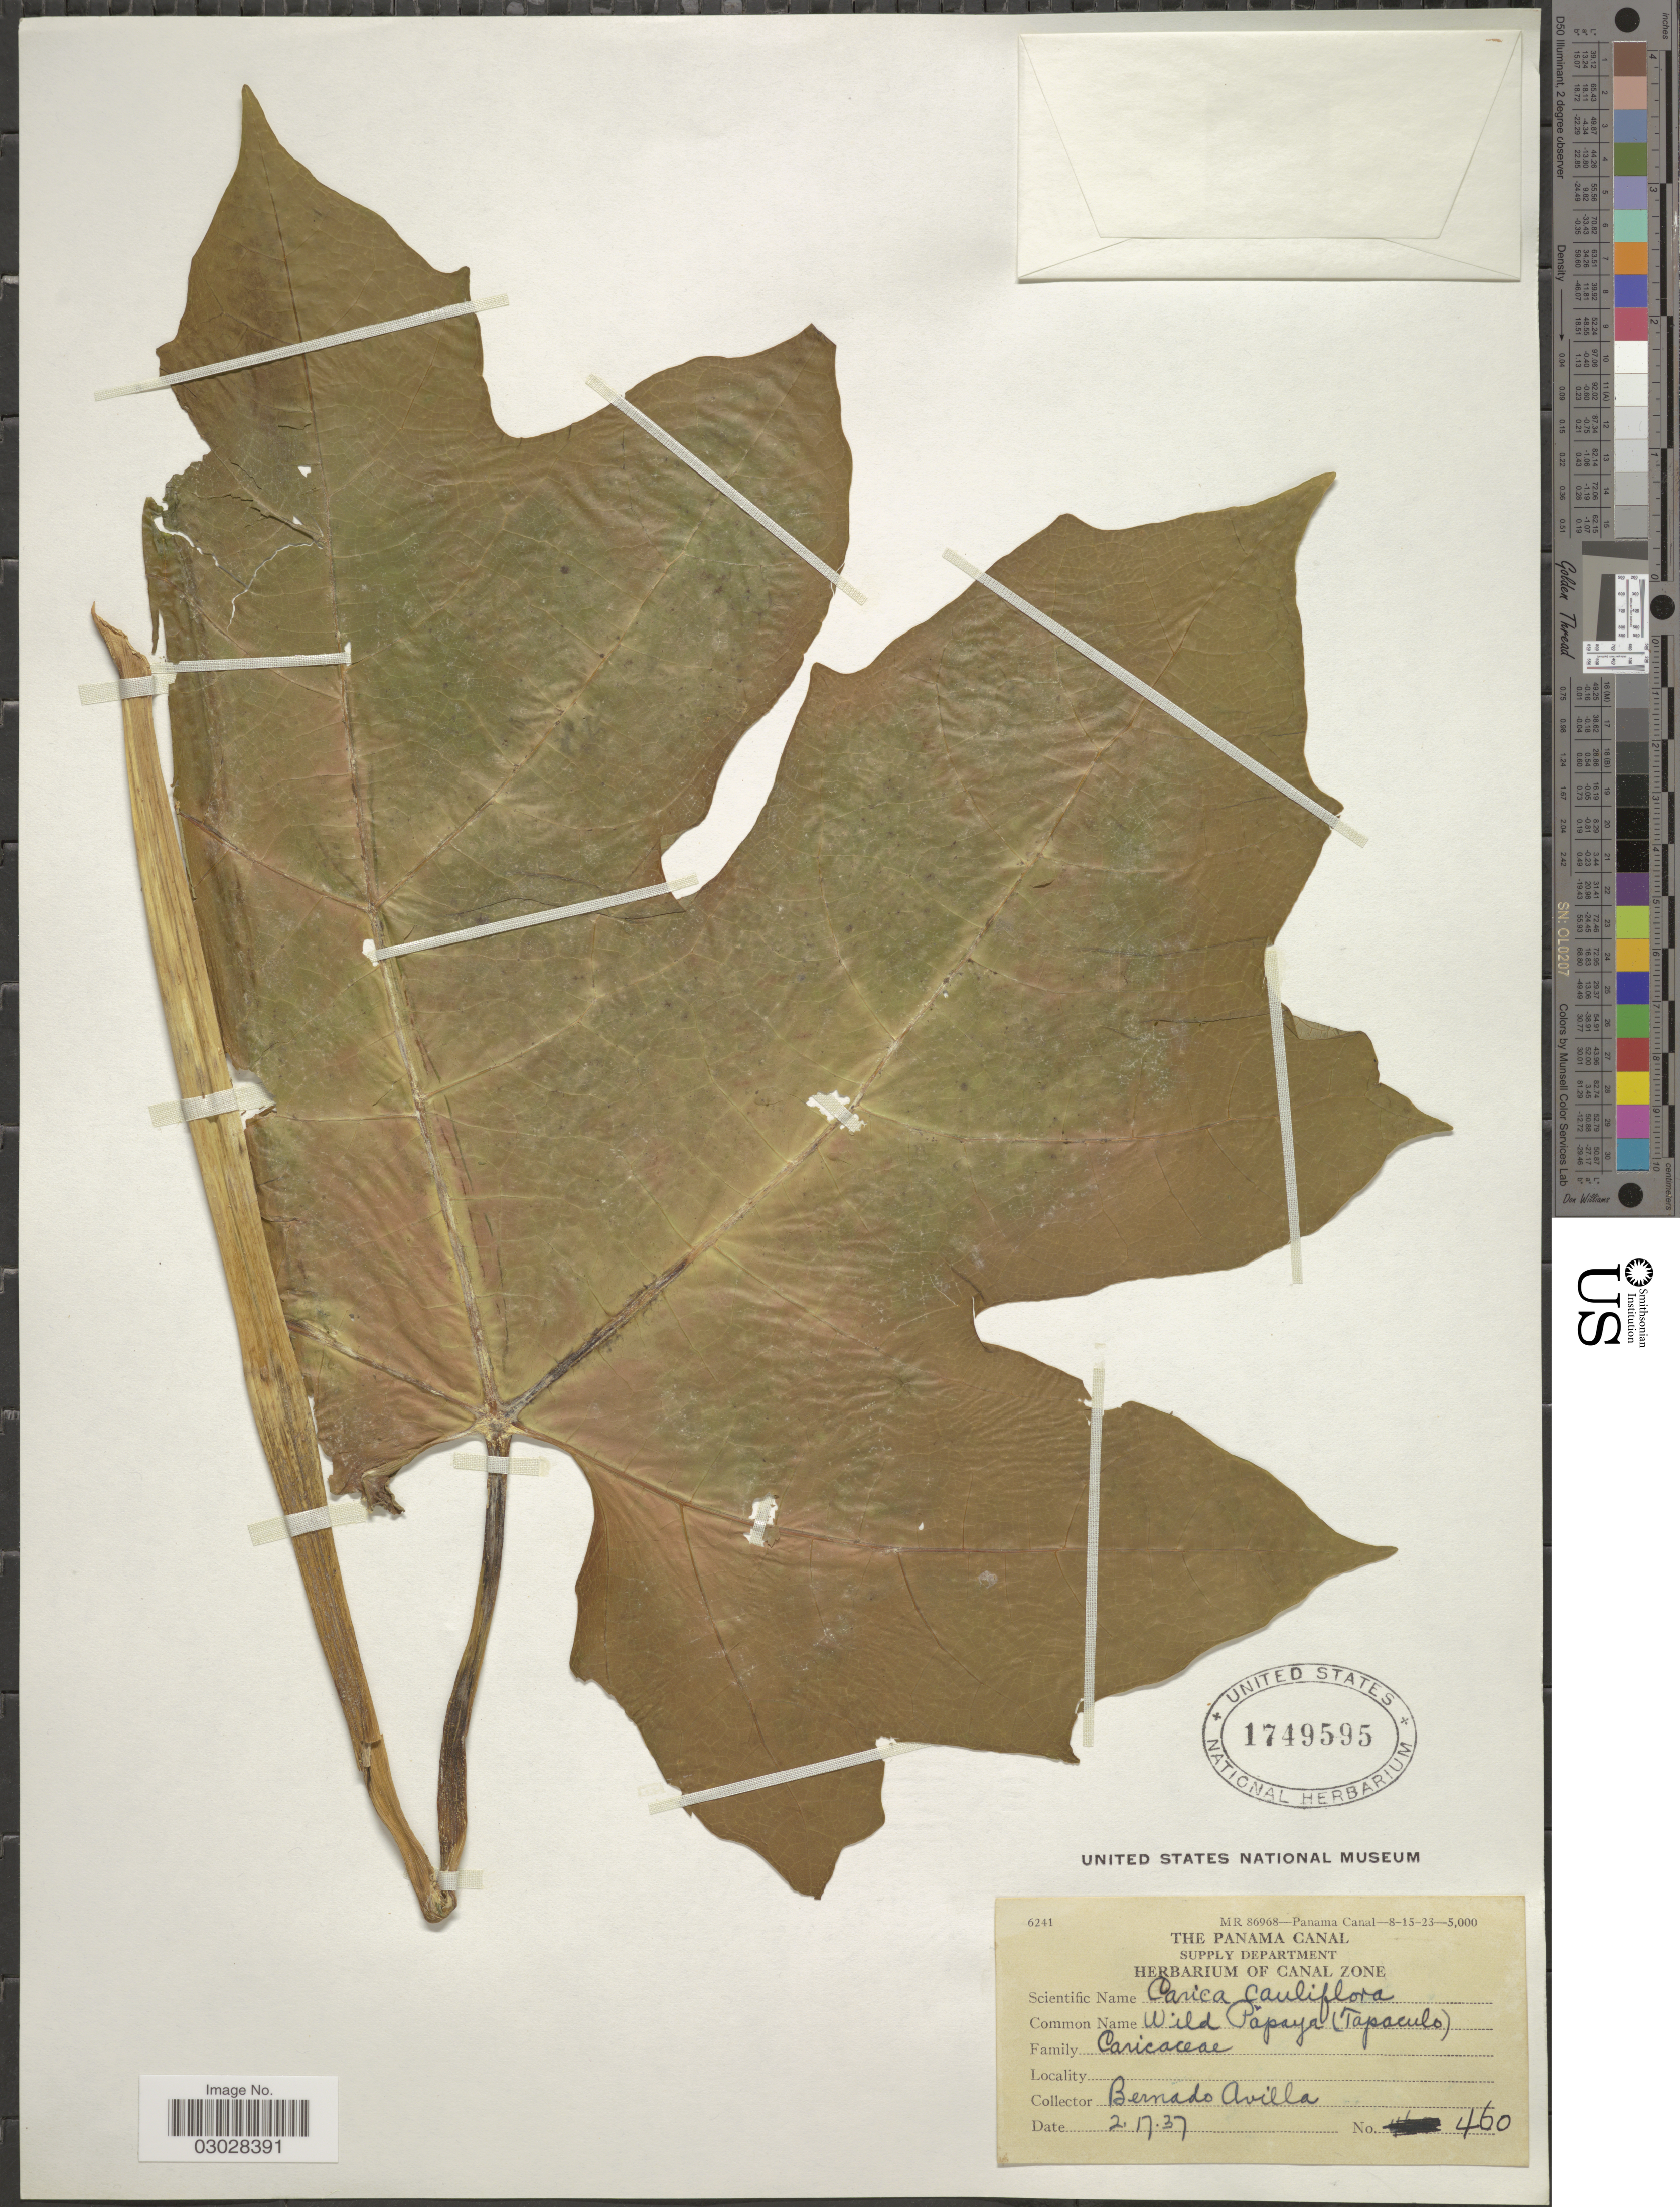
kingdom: Plantae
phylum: Tracheophyta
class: Magnoliopsida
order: Brassicales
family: Caricaceae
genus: Vasconcellea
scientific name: Vasconcellea cauliflora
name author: (Jacq.) A. DC.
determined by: Strong, M. T., (US), Smithsonian Institution - National Museum of Natural History (UNITED STATES)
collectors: B. Avilla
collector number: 460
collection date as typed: Transcribed d/m/y: 17/2/37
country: Panama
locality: The Panama Canal.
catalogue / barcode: US 1749595